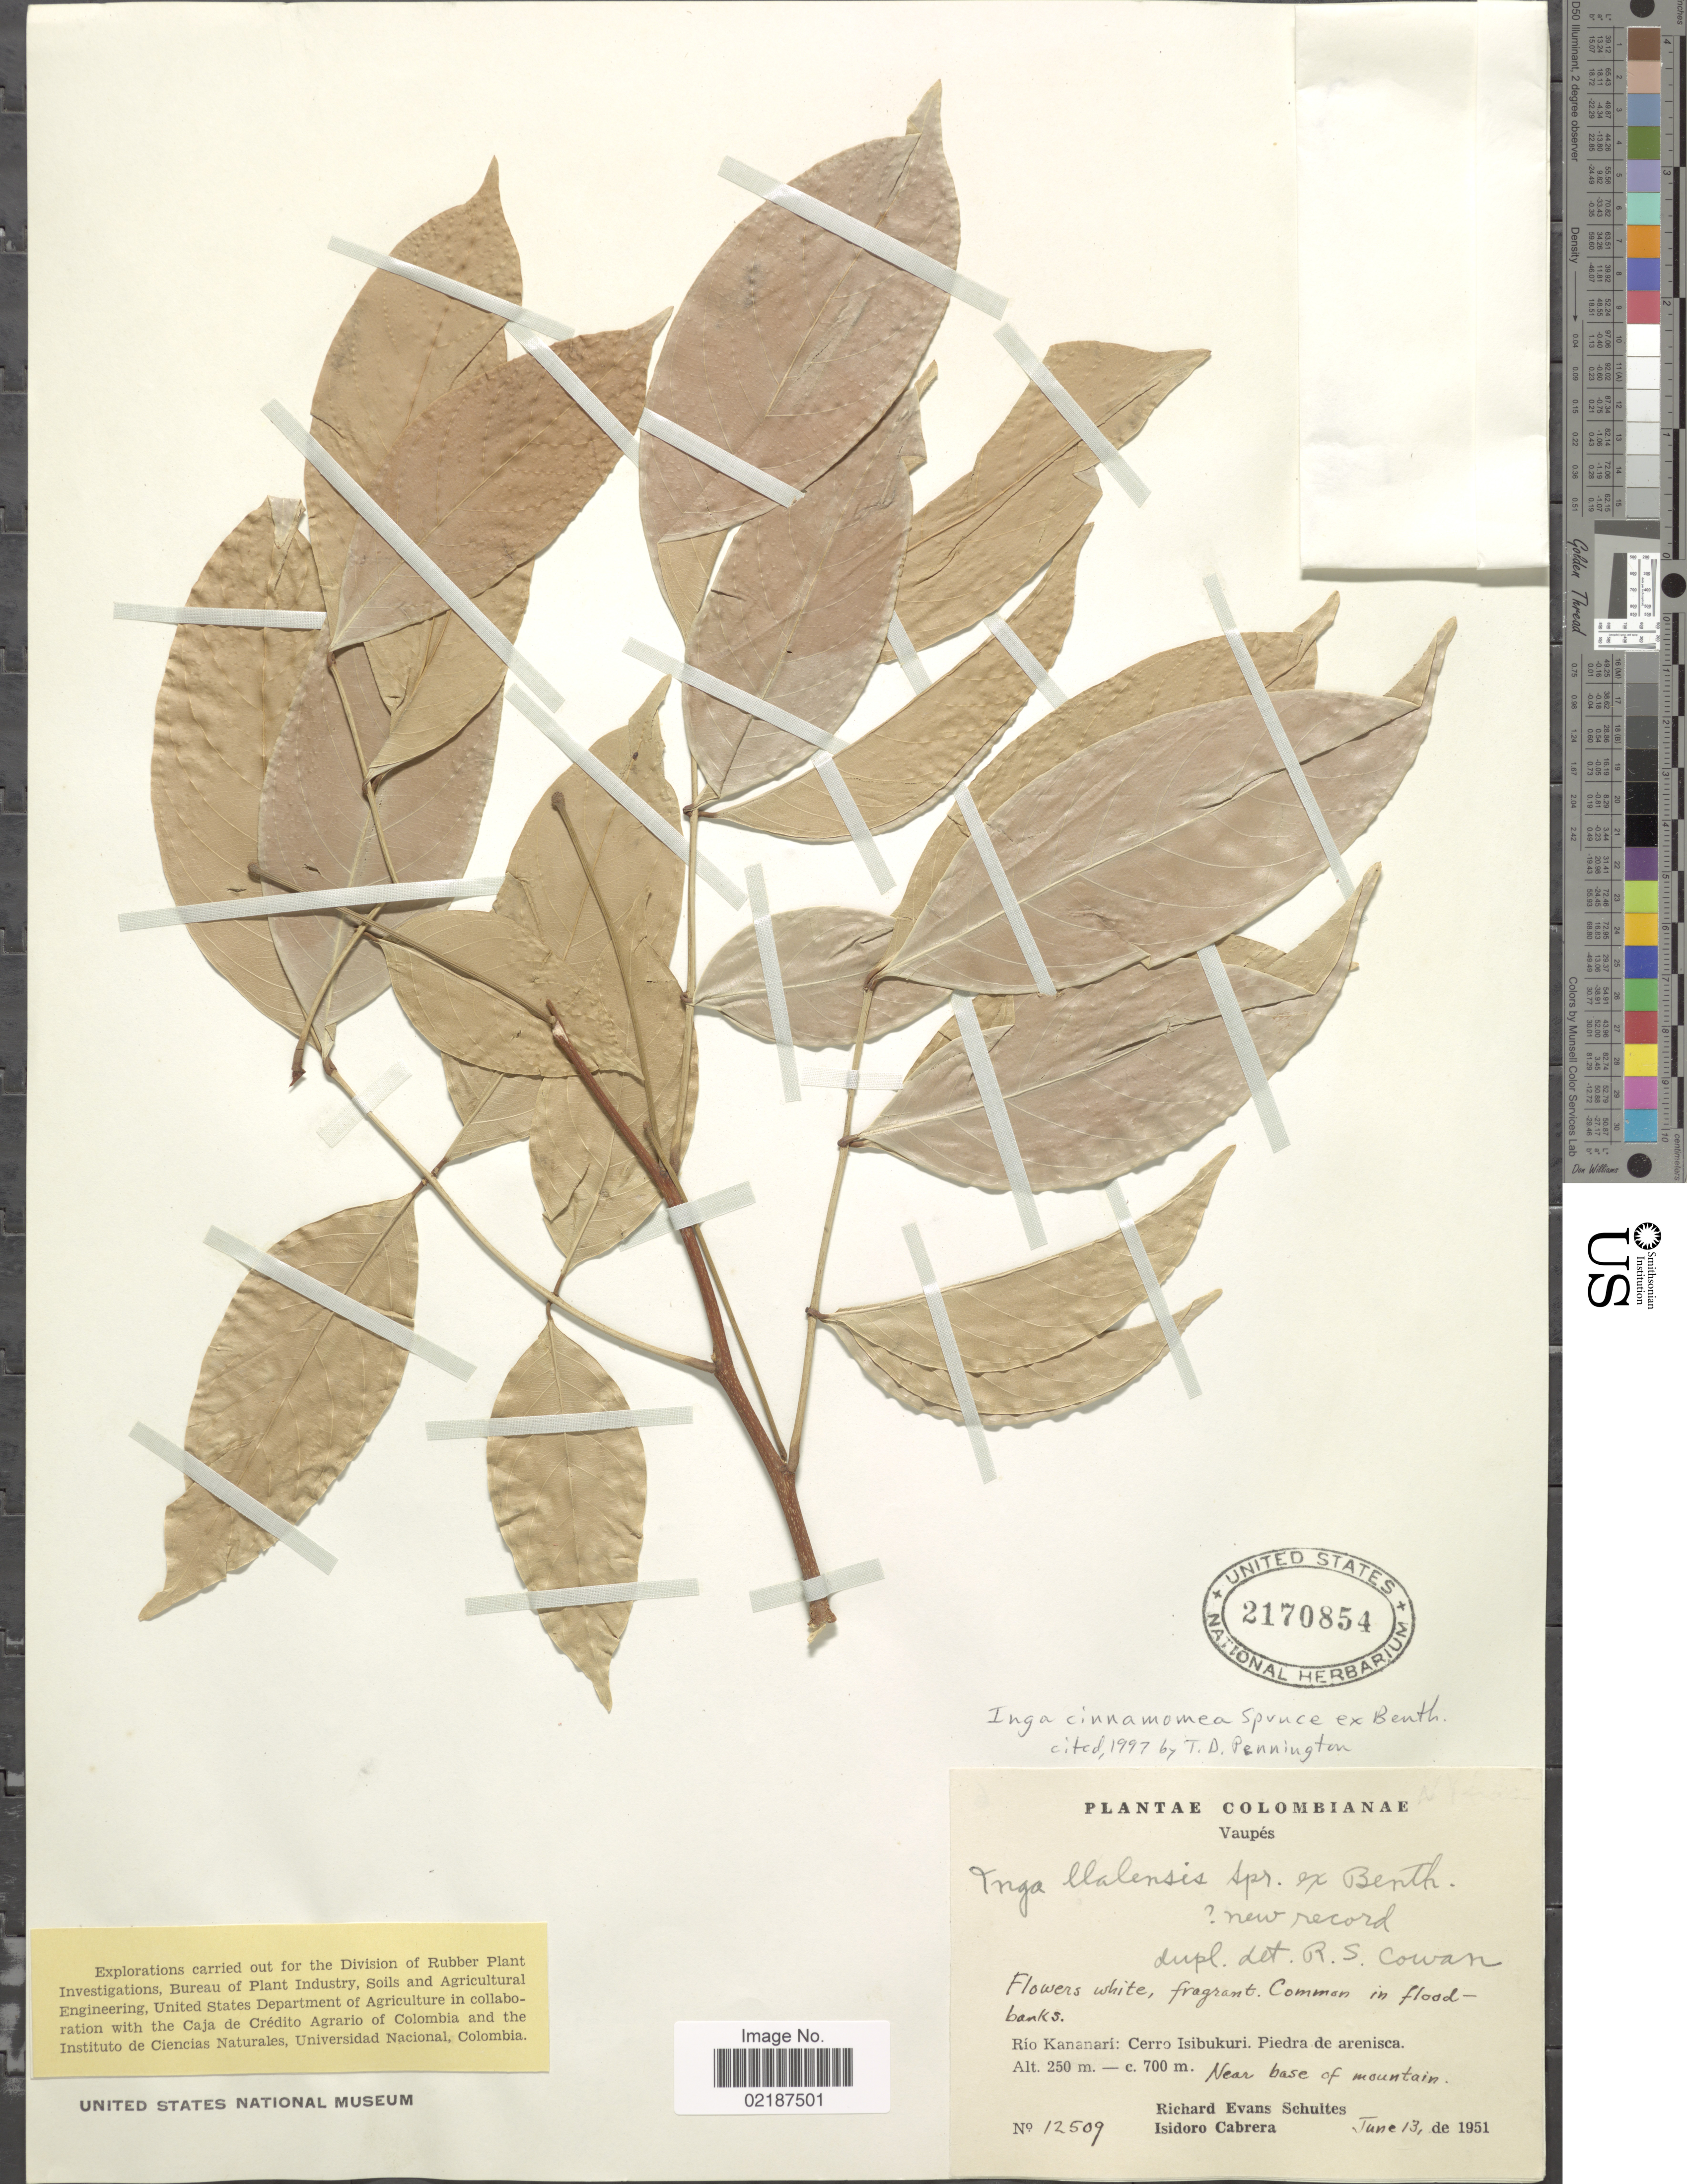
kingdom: Plantae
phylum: Tracheophyta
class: Magnoliopsida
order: Fabales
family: Fabaceae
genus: Inga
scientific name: Inga cinnamomea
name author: Spruce ex Benth.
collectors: R. E. Schultes & I. Cabrera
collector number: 12509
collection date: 1951-06-13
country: Colombia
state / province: Vaupés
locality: Rio Kananari: Cerro Isibukuri. Piedra de arenisca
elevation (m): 250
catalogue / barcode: US 2170854